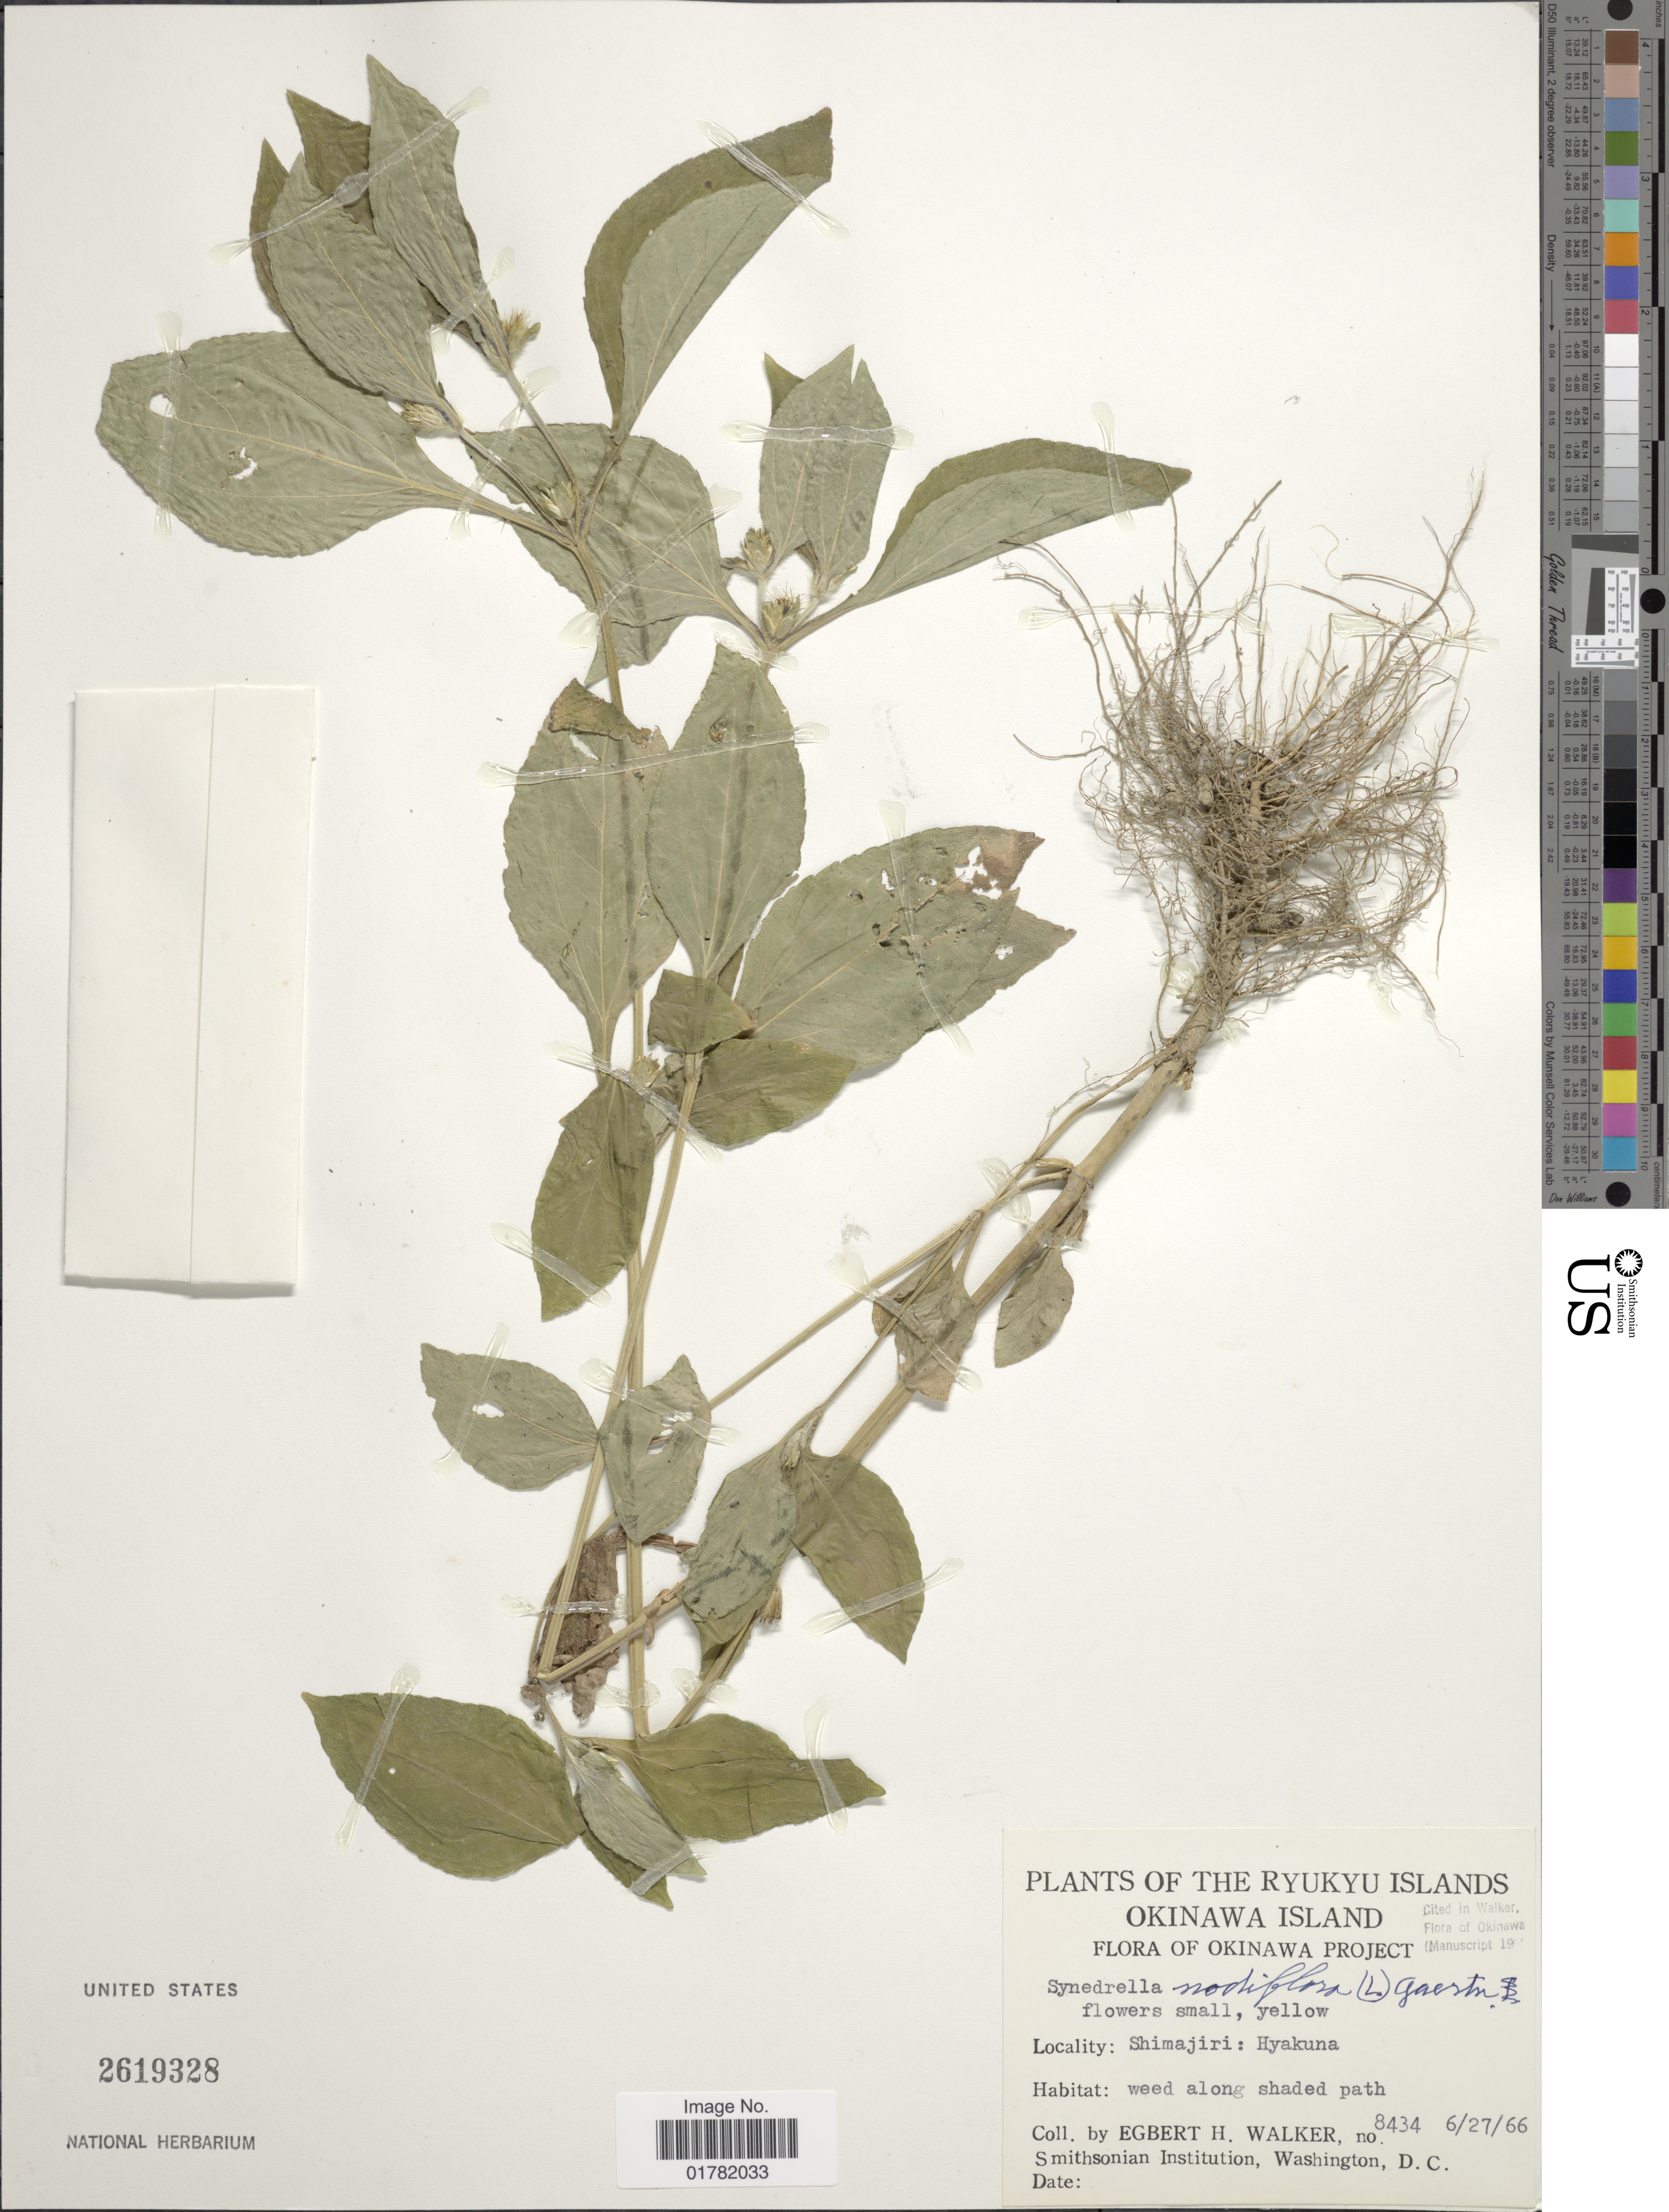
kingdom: Plantae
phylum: Tracheophyta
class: Magnoliopsida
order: Asterales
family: Asteraceae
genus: Synedrella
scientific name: Synedrella nodiflora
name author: (L.) Gaertn.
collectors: E. H. Walker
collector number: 8434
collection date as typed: Transcribed d/m/y: 27/6/66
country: Japan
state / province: Okinawa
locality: The Ryukyu Islands, Okinawa Island, Okinawa Project, Shimajiri: Hyakuna, weed along shaded path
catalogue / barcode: US 2619328